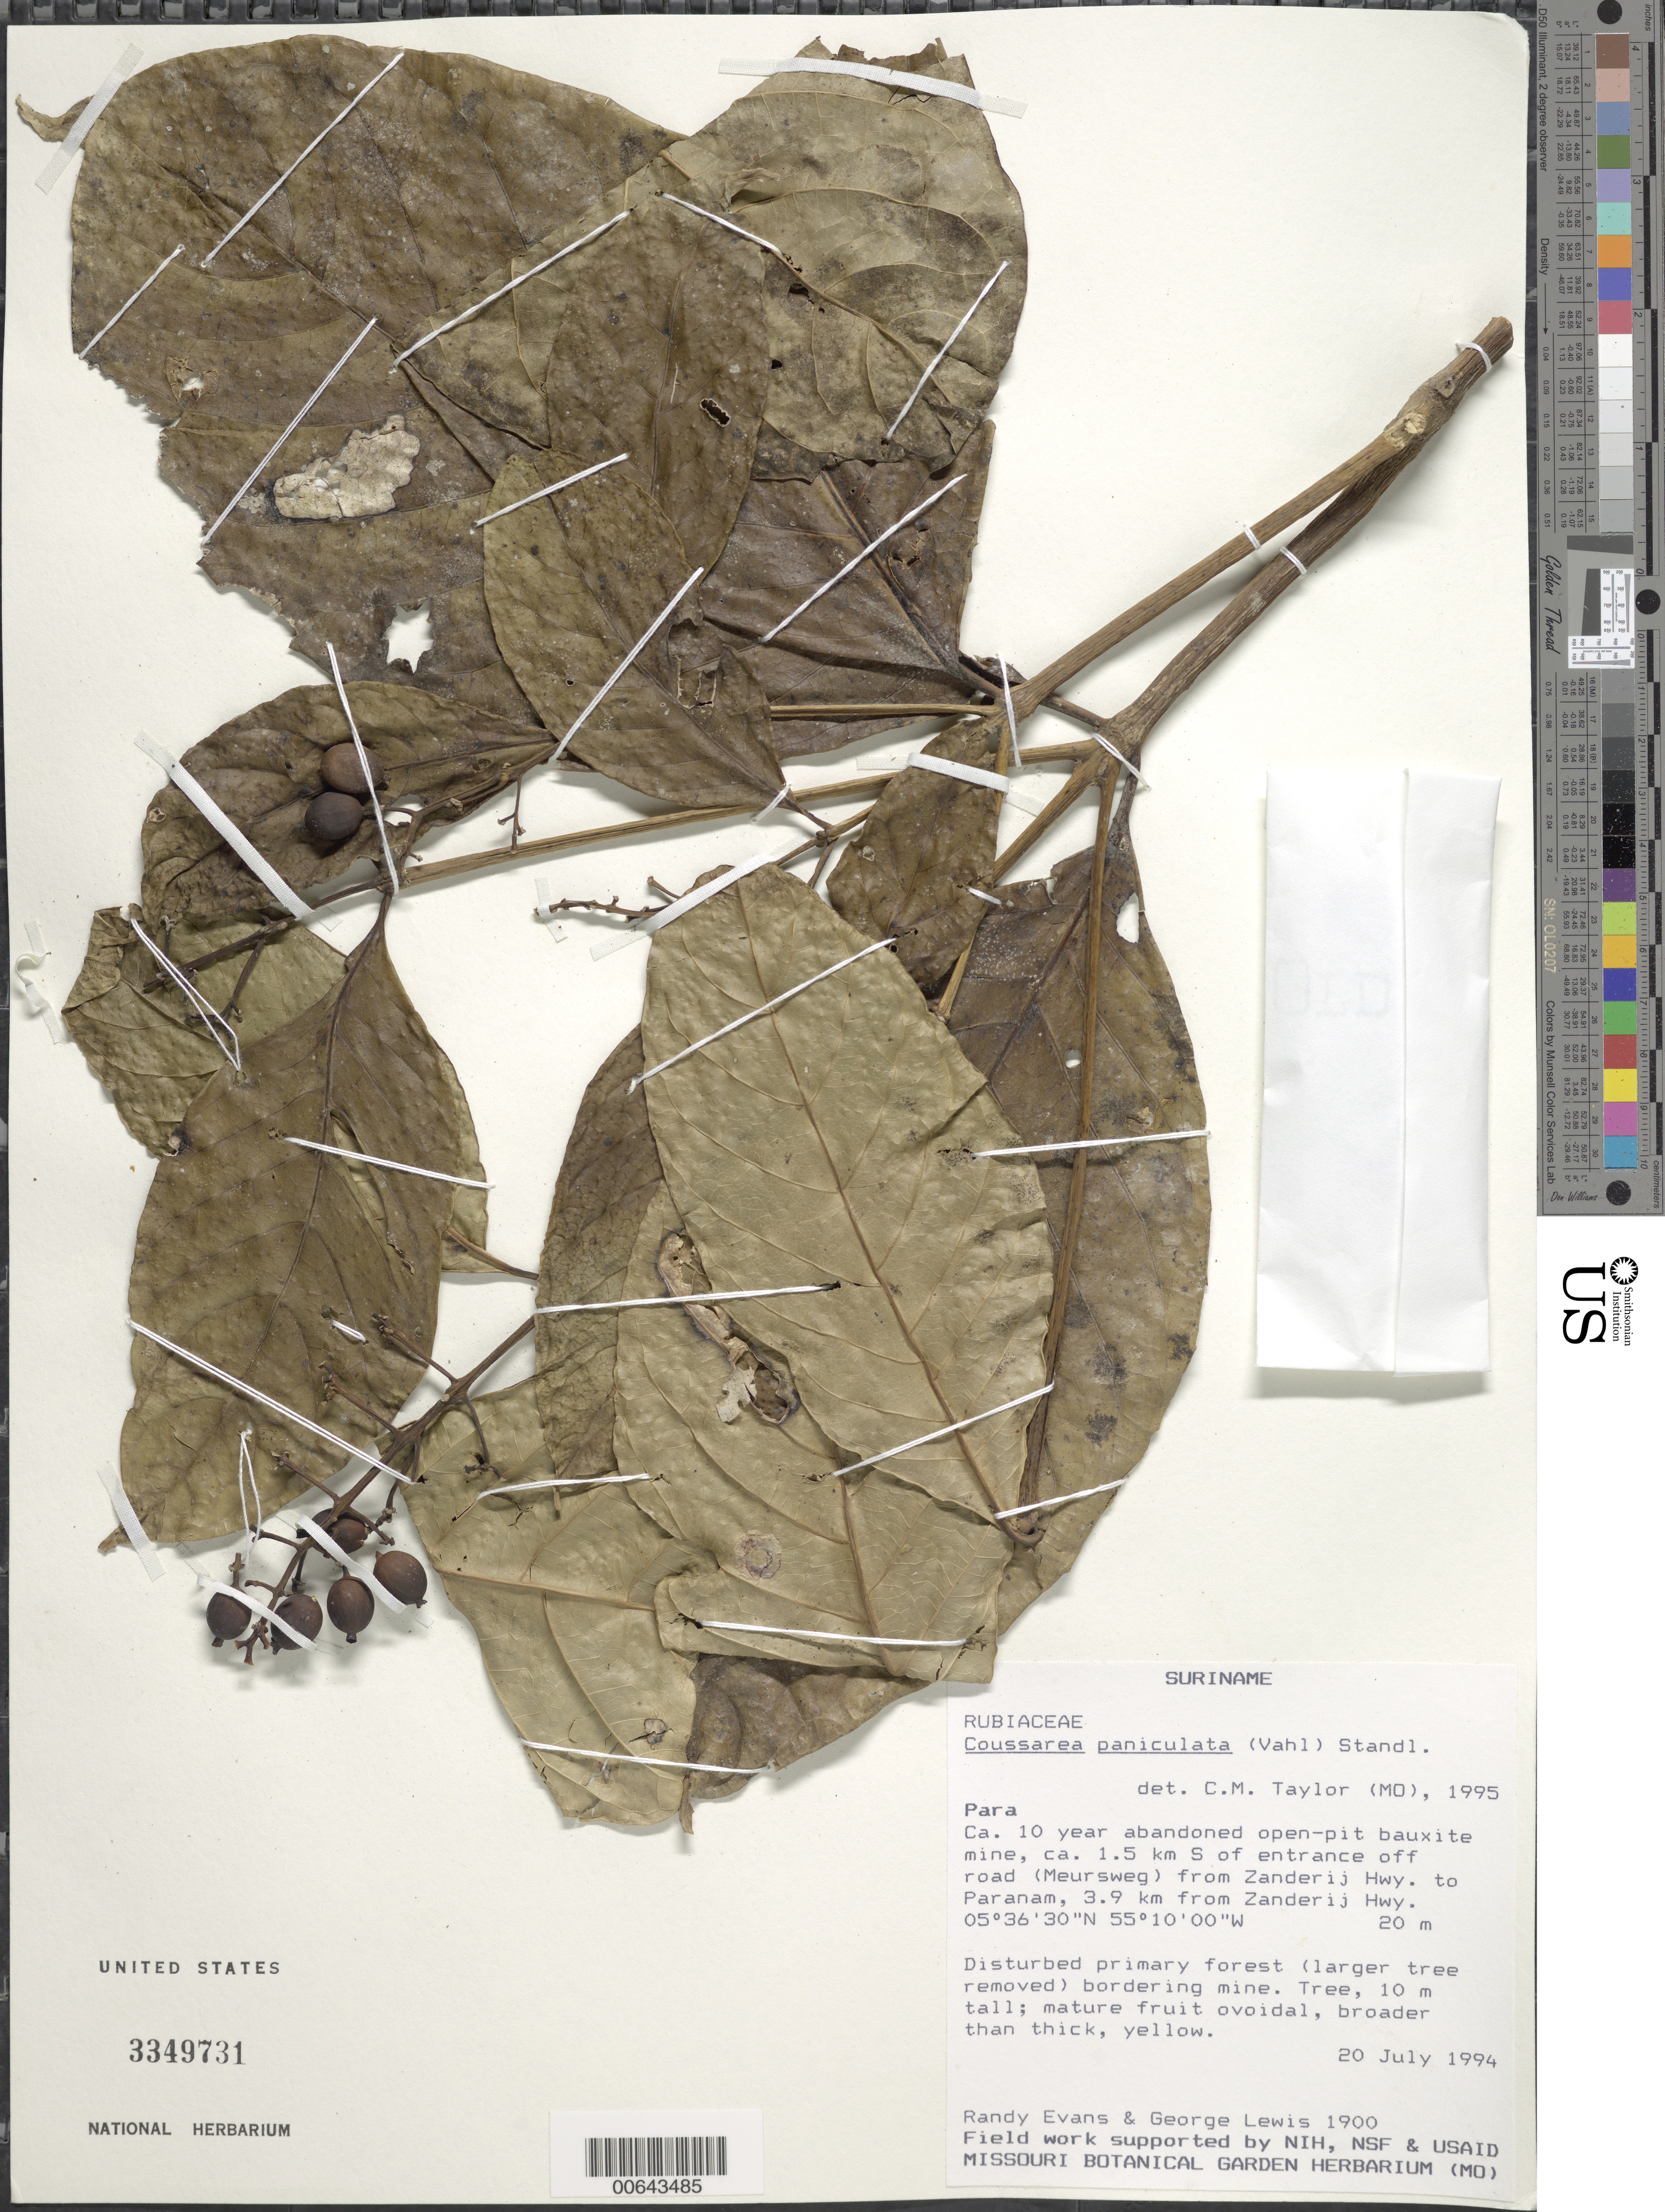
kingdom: Plantae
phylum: Tracheophyta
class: Magnoliopsida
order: Gentianales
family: Rubiaceae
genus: Coussarea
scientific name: Coussarea paniculata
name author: (Vahl) Standl.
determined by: Taylor, Charlotte M.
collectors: R. Evans & G. Lewis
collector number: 1900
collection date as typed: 20-Jul-94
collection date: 1994-07-20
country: Suriname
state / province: Para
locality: Zanderij, hwy to Paranam, 3.9 km from Zanderij Hwy.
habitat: Disturbed primary forest (larger trees removed) bordering mine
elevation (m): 20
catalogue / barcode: US 3349731